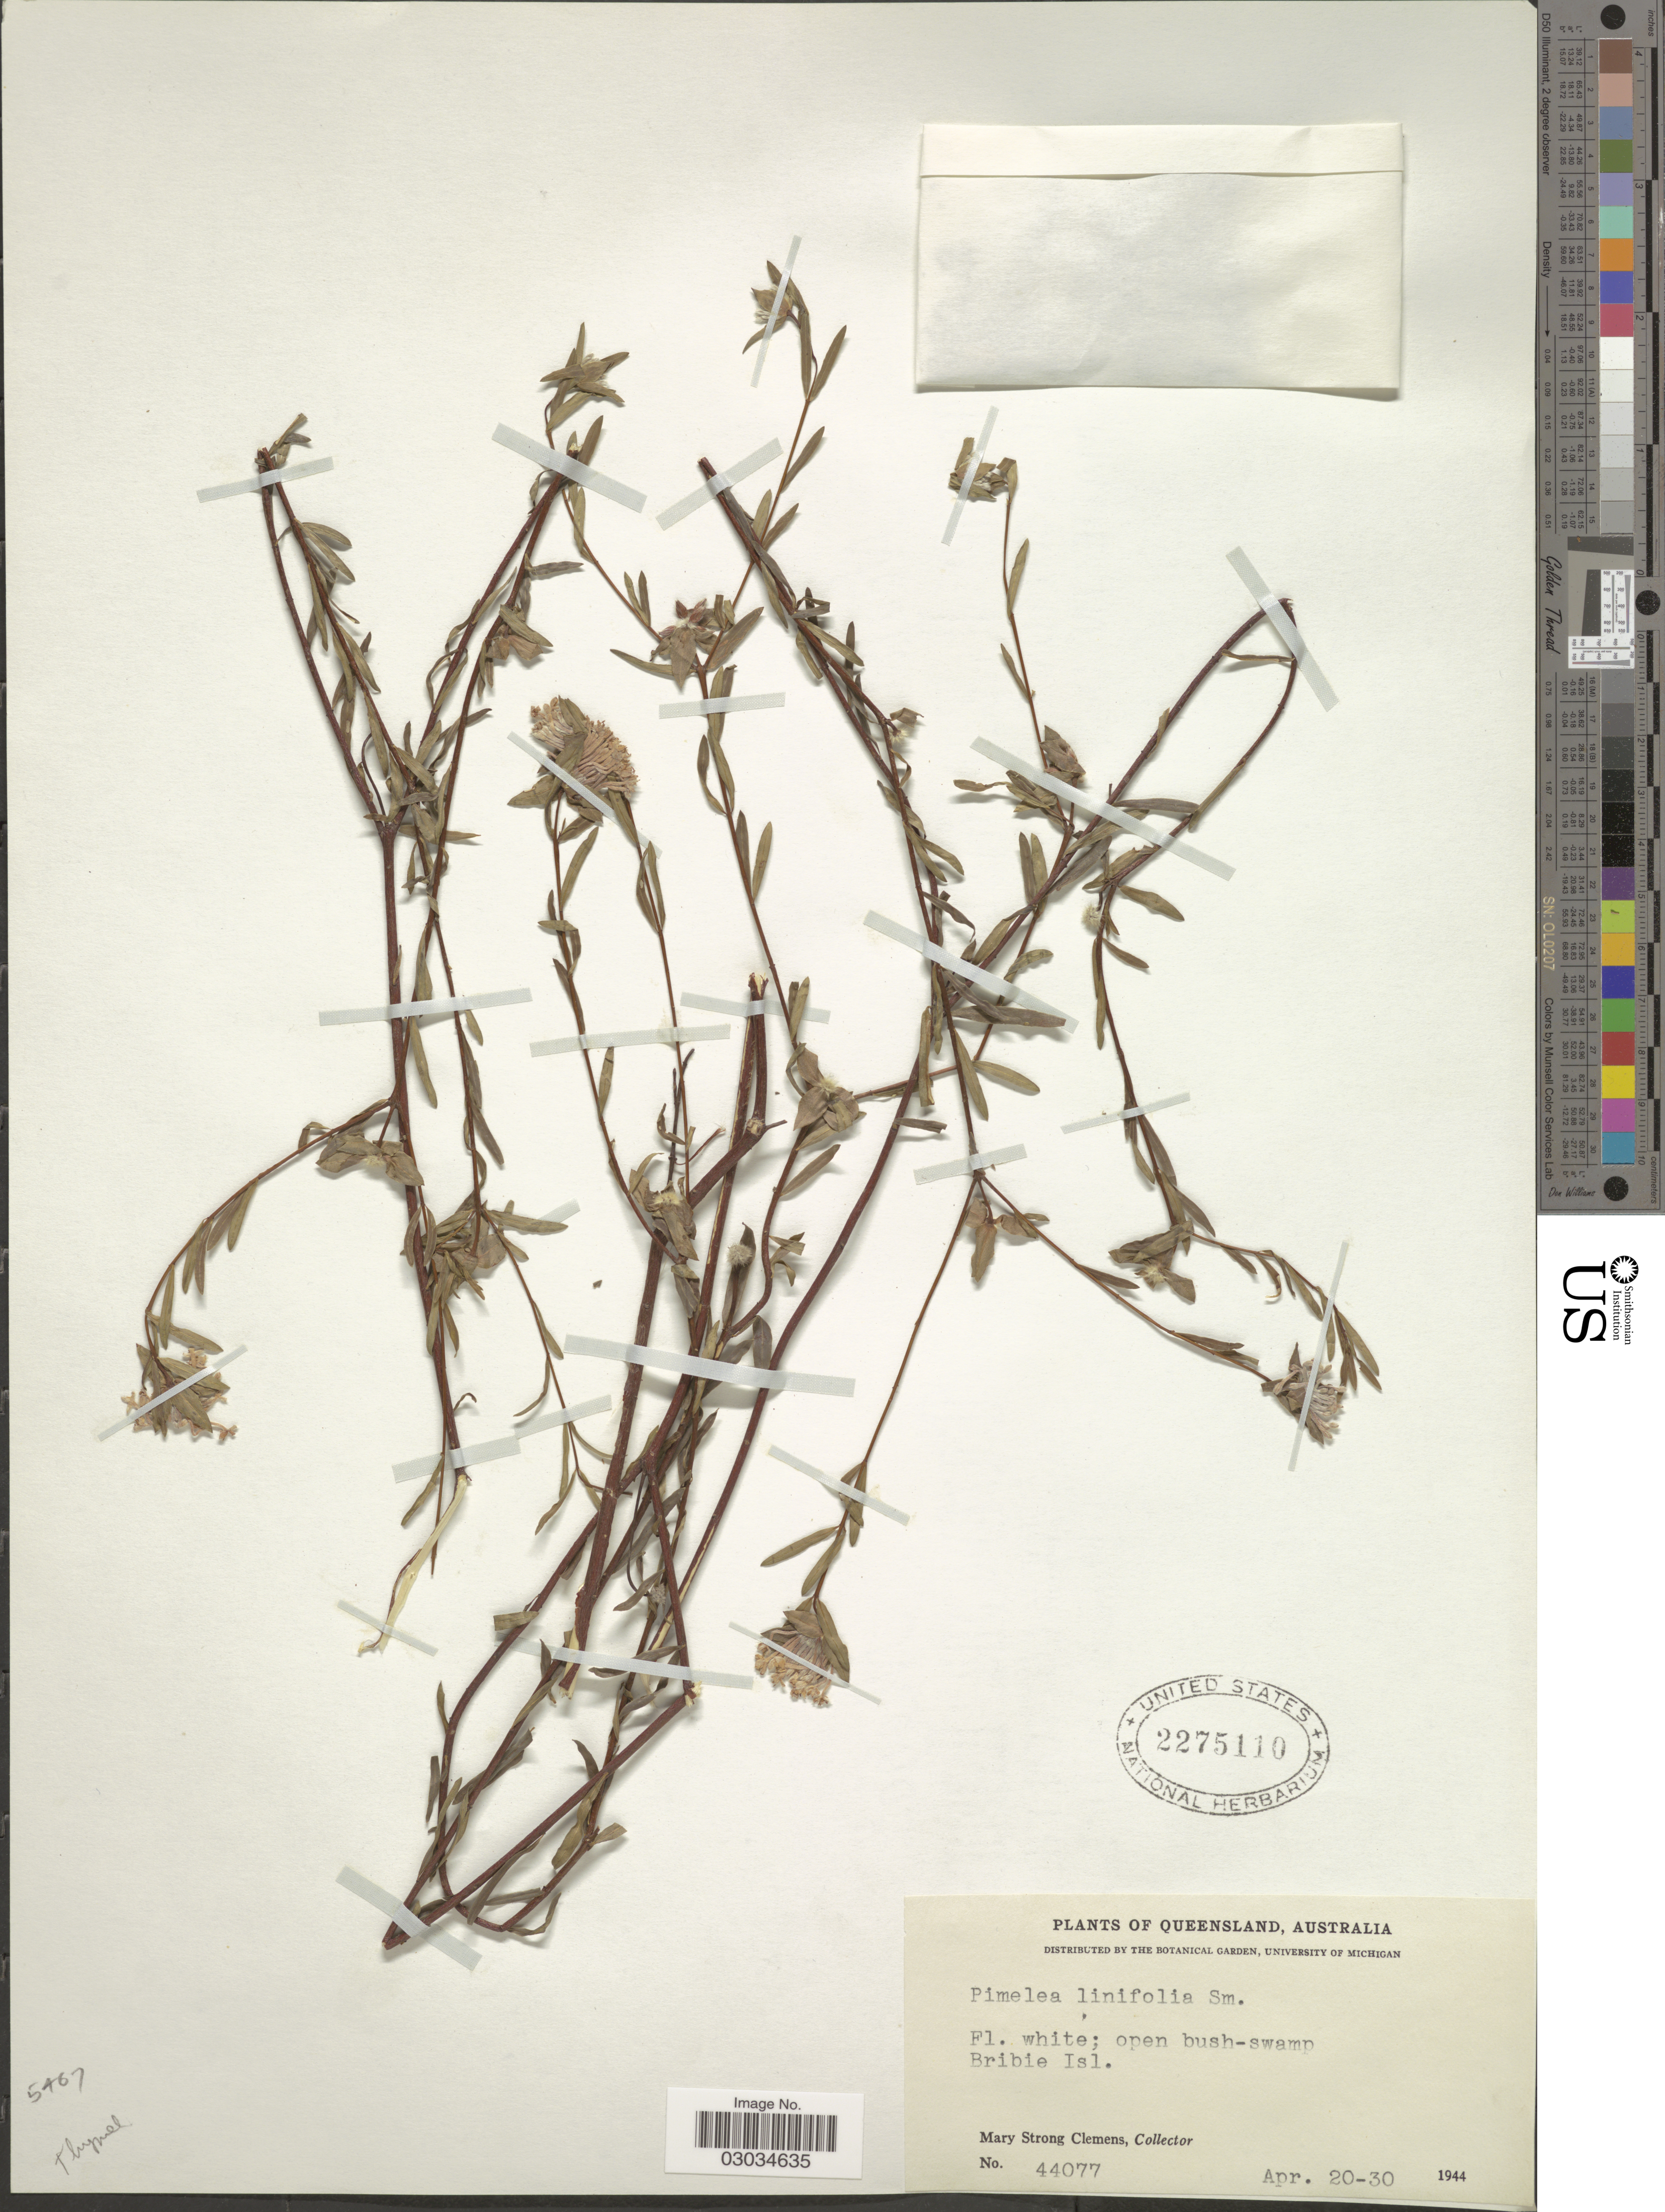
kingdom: Plantae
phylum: Tracheophyta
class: Magnoliopsida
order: Malvales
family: Thymelaeaceae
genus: Pimelea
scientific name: Pimelea linifolia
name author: Sm.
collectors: M. S. Clemens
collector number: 44077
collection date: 1944-04-20/1944-04-30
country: Australia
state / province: Queensland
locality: Bribie Isl.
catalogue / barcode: US 2275110